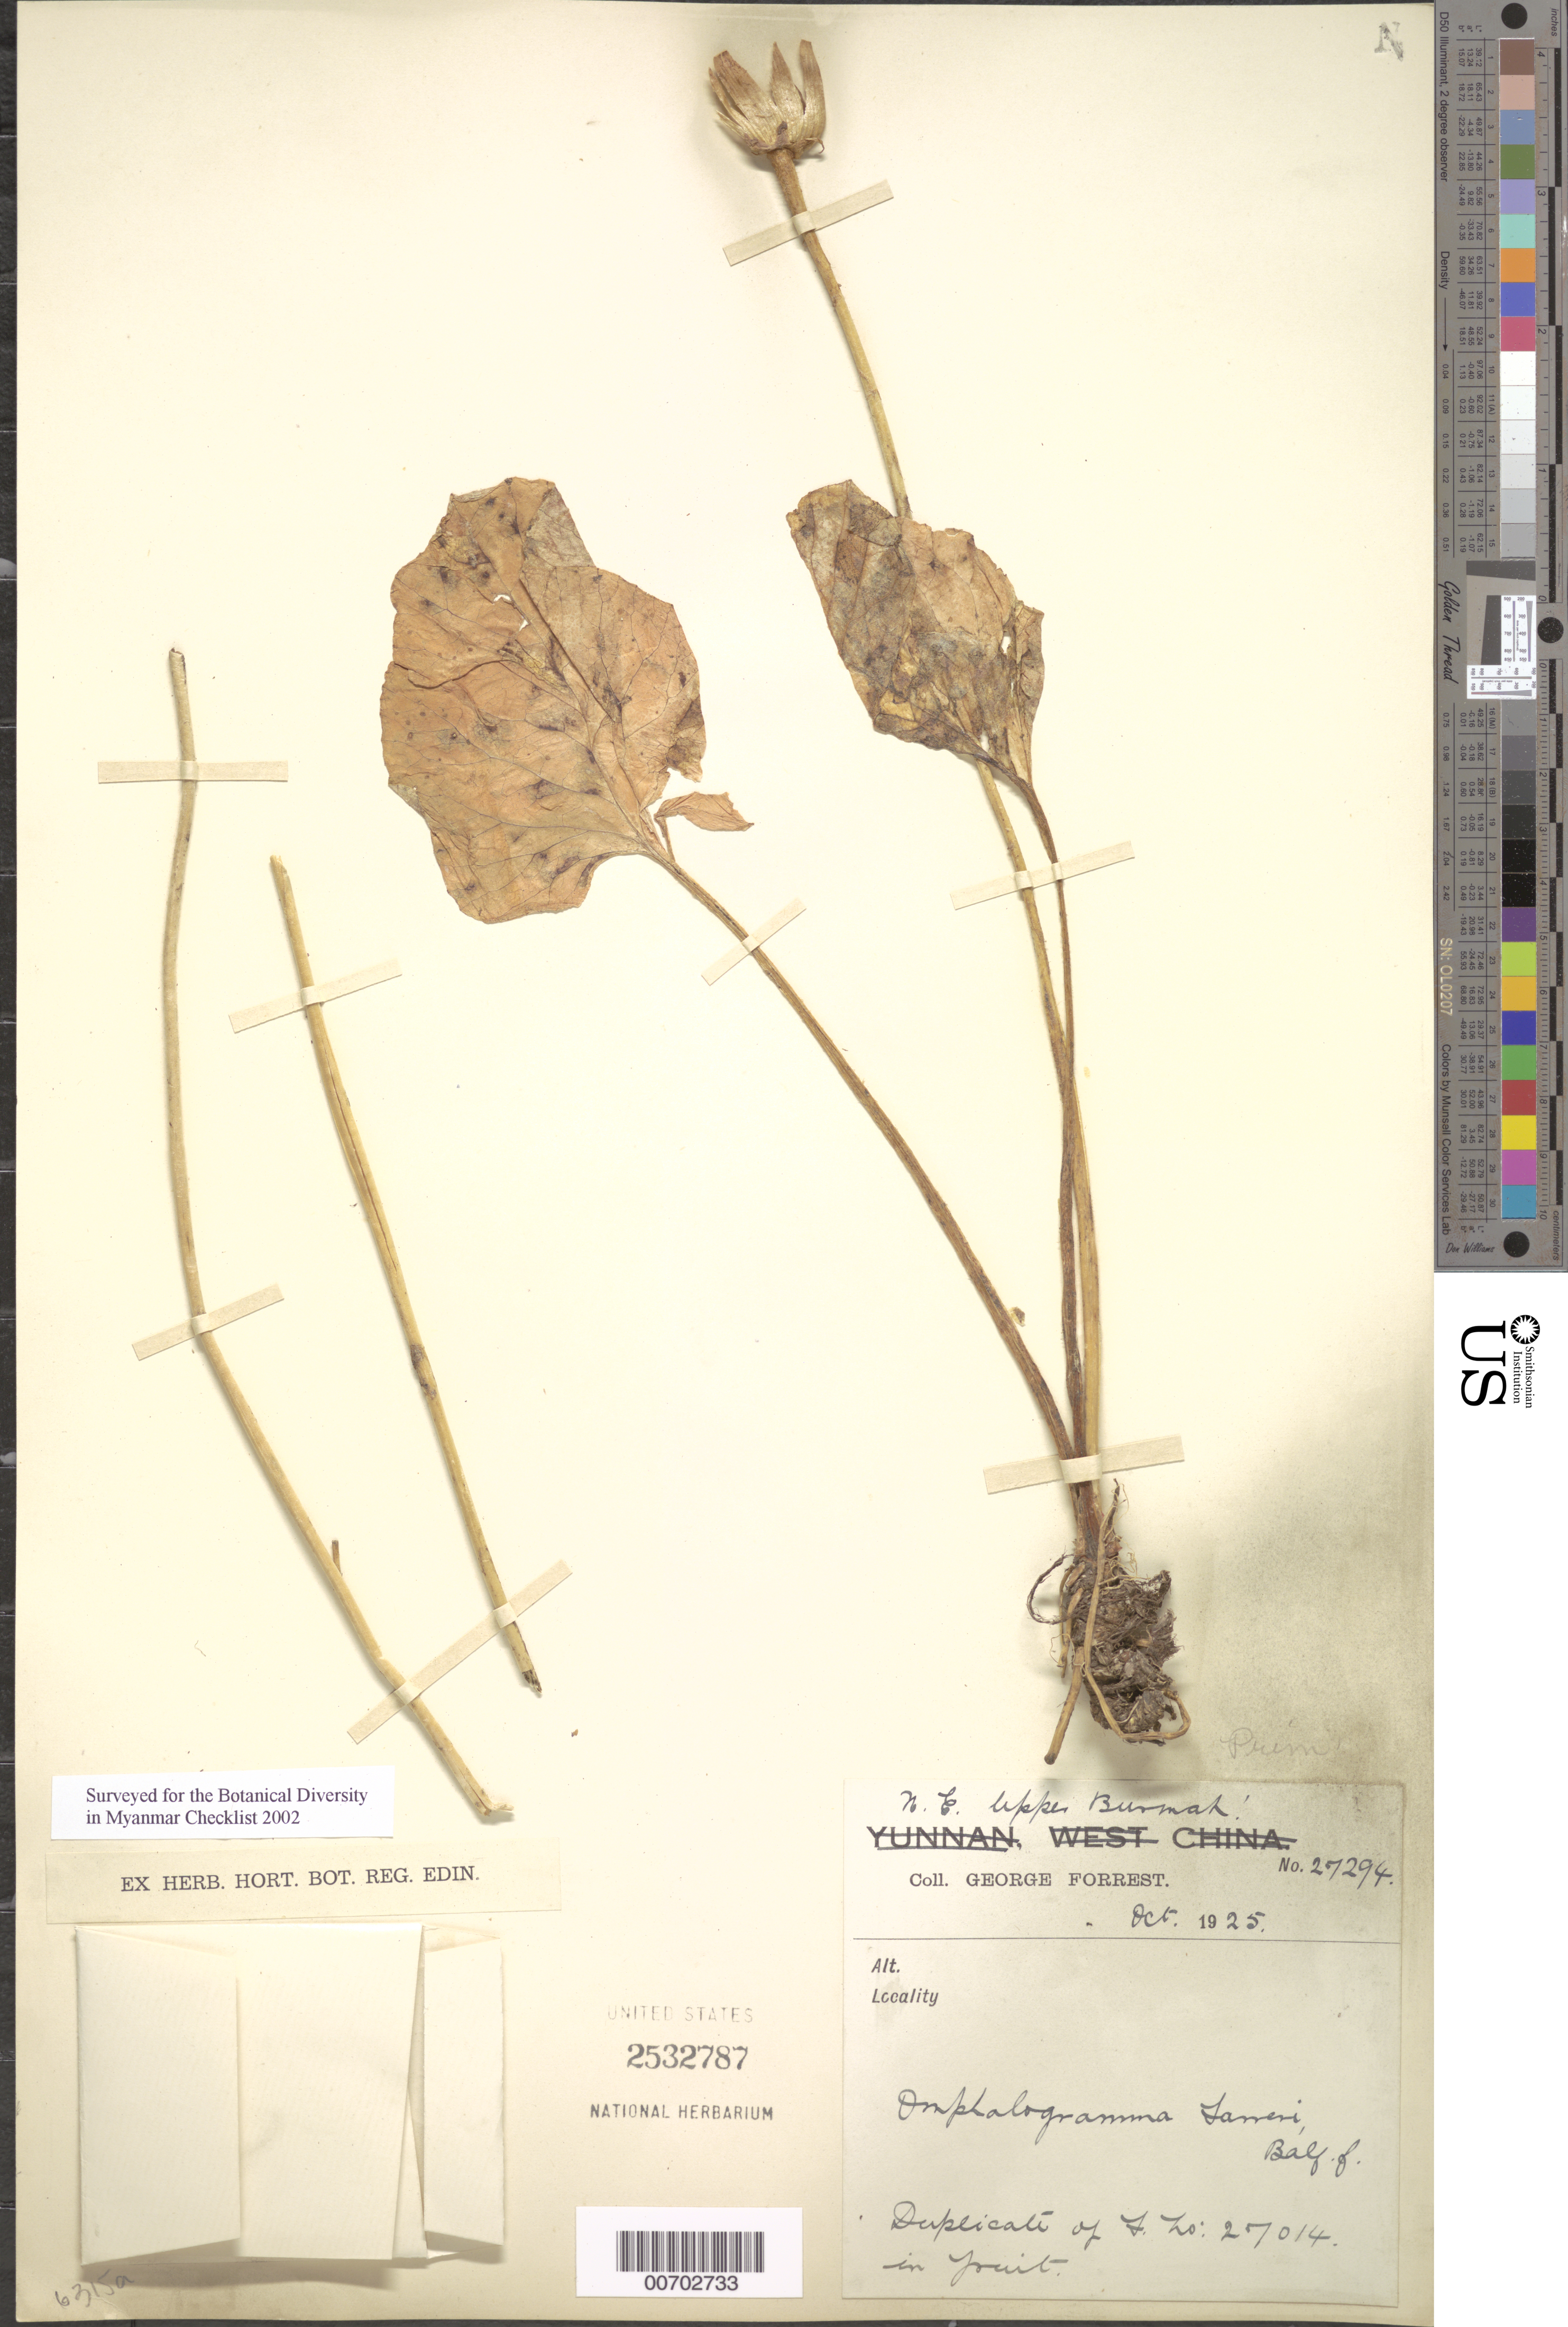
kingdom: Plantae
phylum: Tracheophyta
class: Magnoliopsida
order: Ericales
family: Primulaceae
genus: Omphalogramma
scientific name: Omphalogramma farreri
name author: Balf. f.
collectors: G. Forrest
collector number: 27294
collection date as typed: Oct 1925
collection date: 1925-10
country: Myanmar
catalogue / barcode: US 2532787